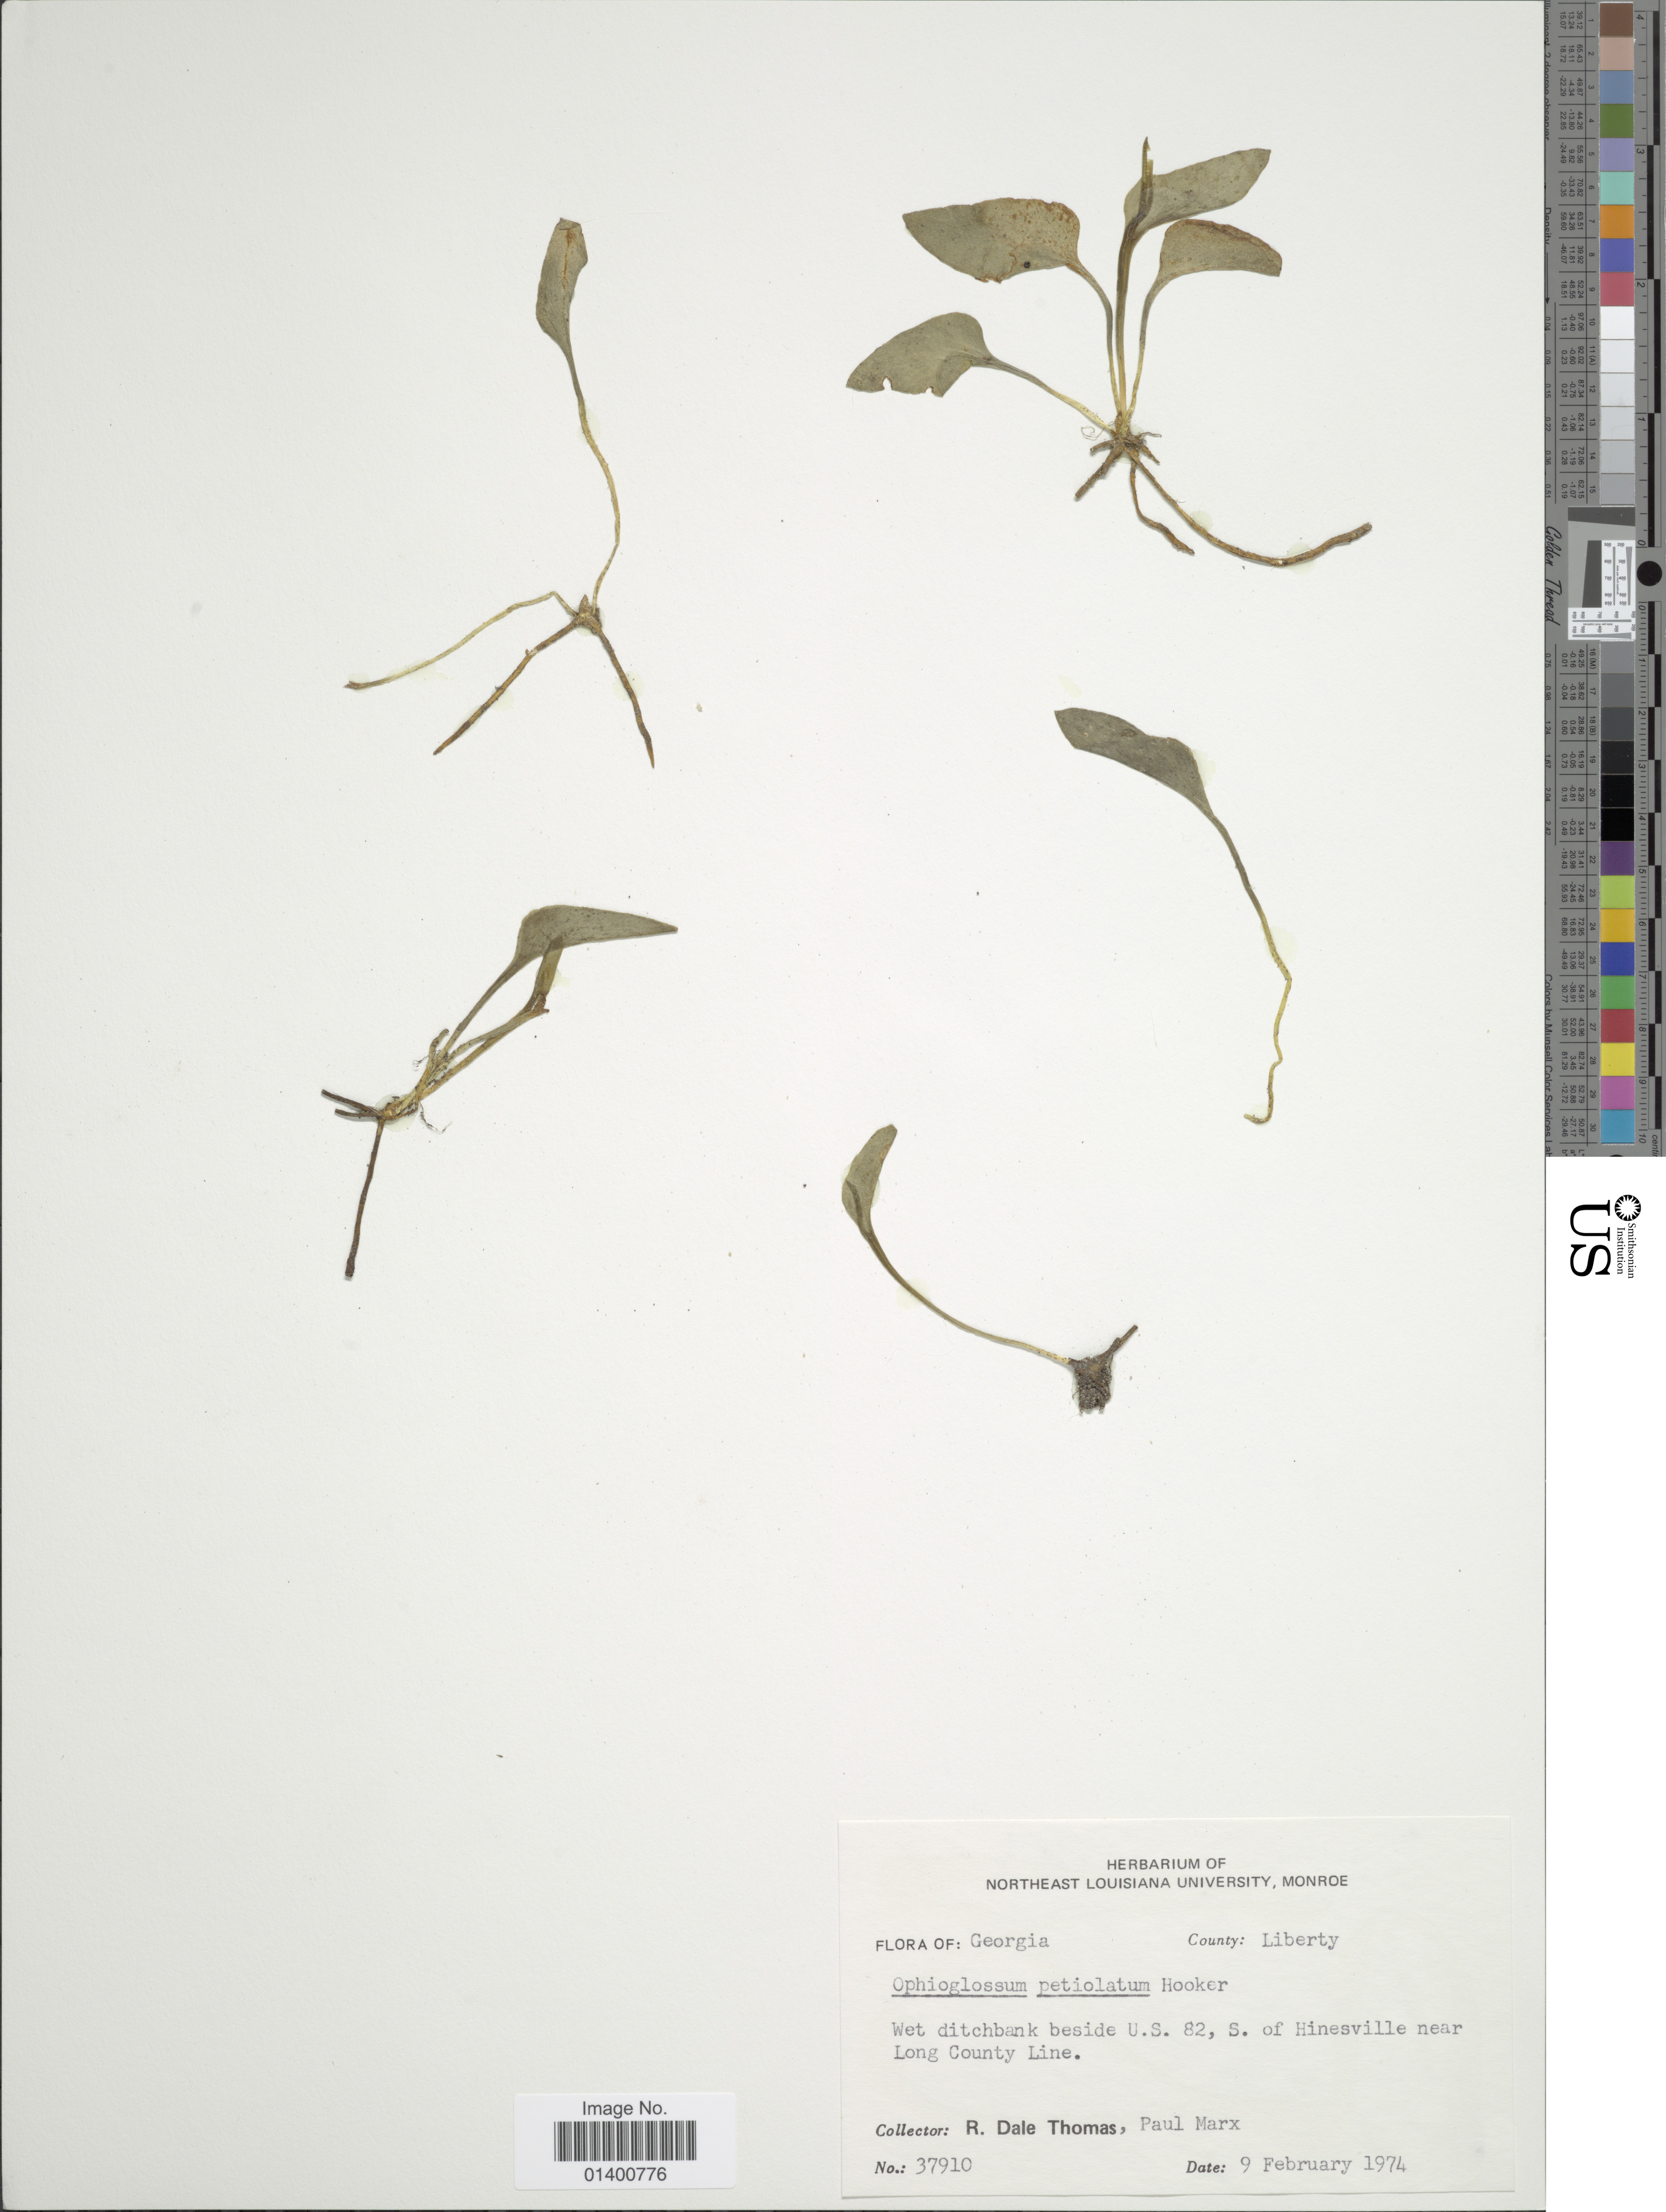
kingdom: Plantae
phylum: Tracheophyta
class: Polypodiopsida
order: Ophioglossales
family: Ophioglossaceae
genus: Ophioglossum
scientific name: Ophioglossum petiolatum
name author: Hook.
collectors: R. Thomas & P. Marx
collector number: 37910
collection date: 1974-02-09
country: United States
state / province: Georgia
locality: County Liberty, wet ditchbank beside U.S. 82, S. of Hinesville near Long County Line